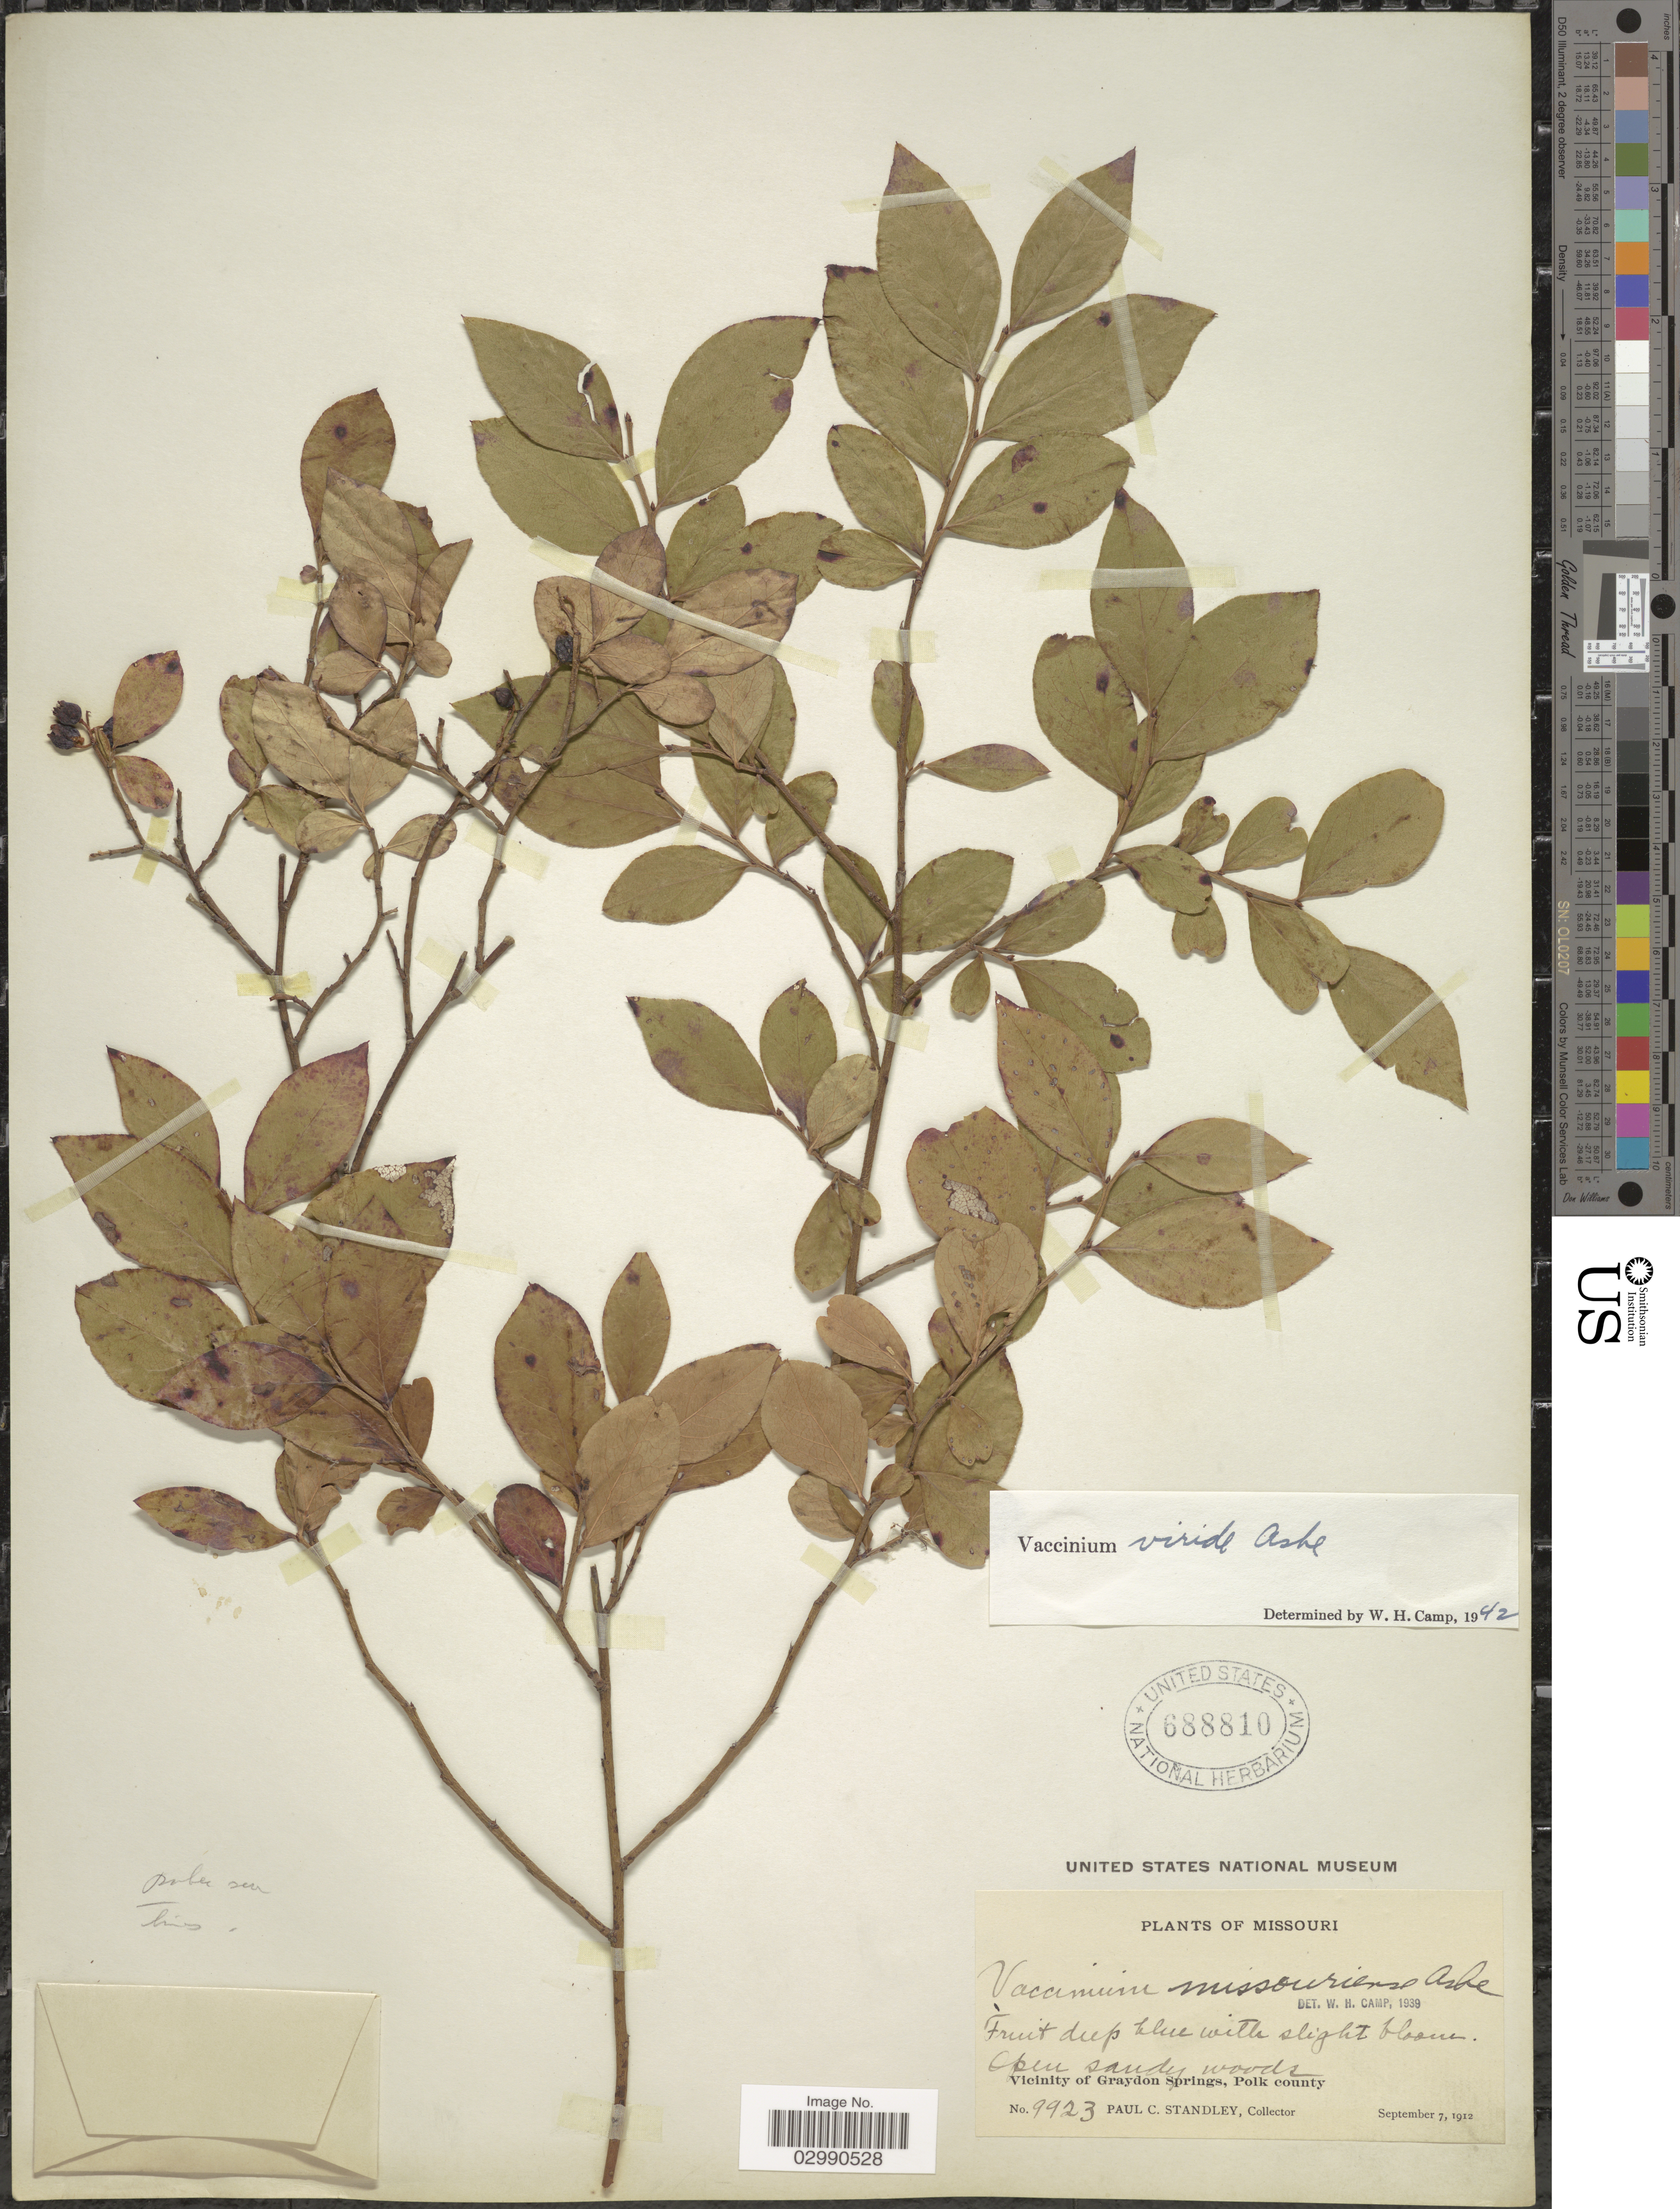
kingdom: Plantae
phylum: Tracheophyta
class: Magnoliopsida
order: Ericales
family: Ericaceae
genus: Vaccinium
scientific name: Vaccinium viride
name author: Ashe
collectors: P. C. Standley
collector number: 9923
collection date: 1912-09-07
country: United States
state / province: Missouri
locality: Vicinity of Graydon Springs, Polk county.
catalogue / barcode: US 688810